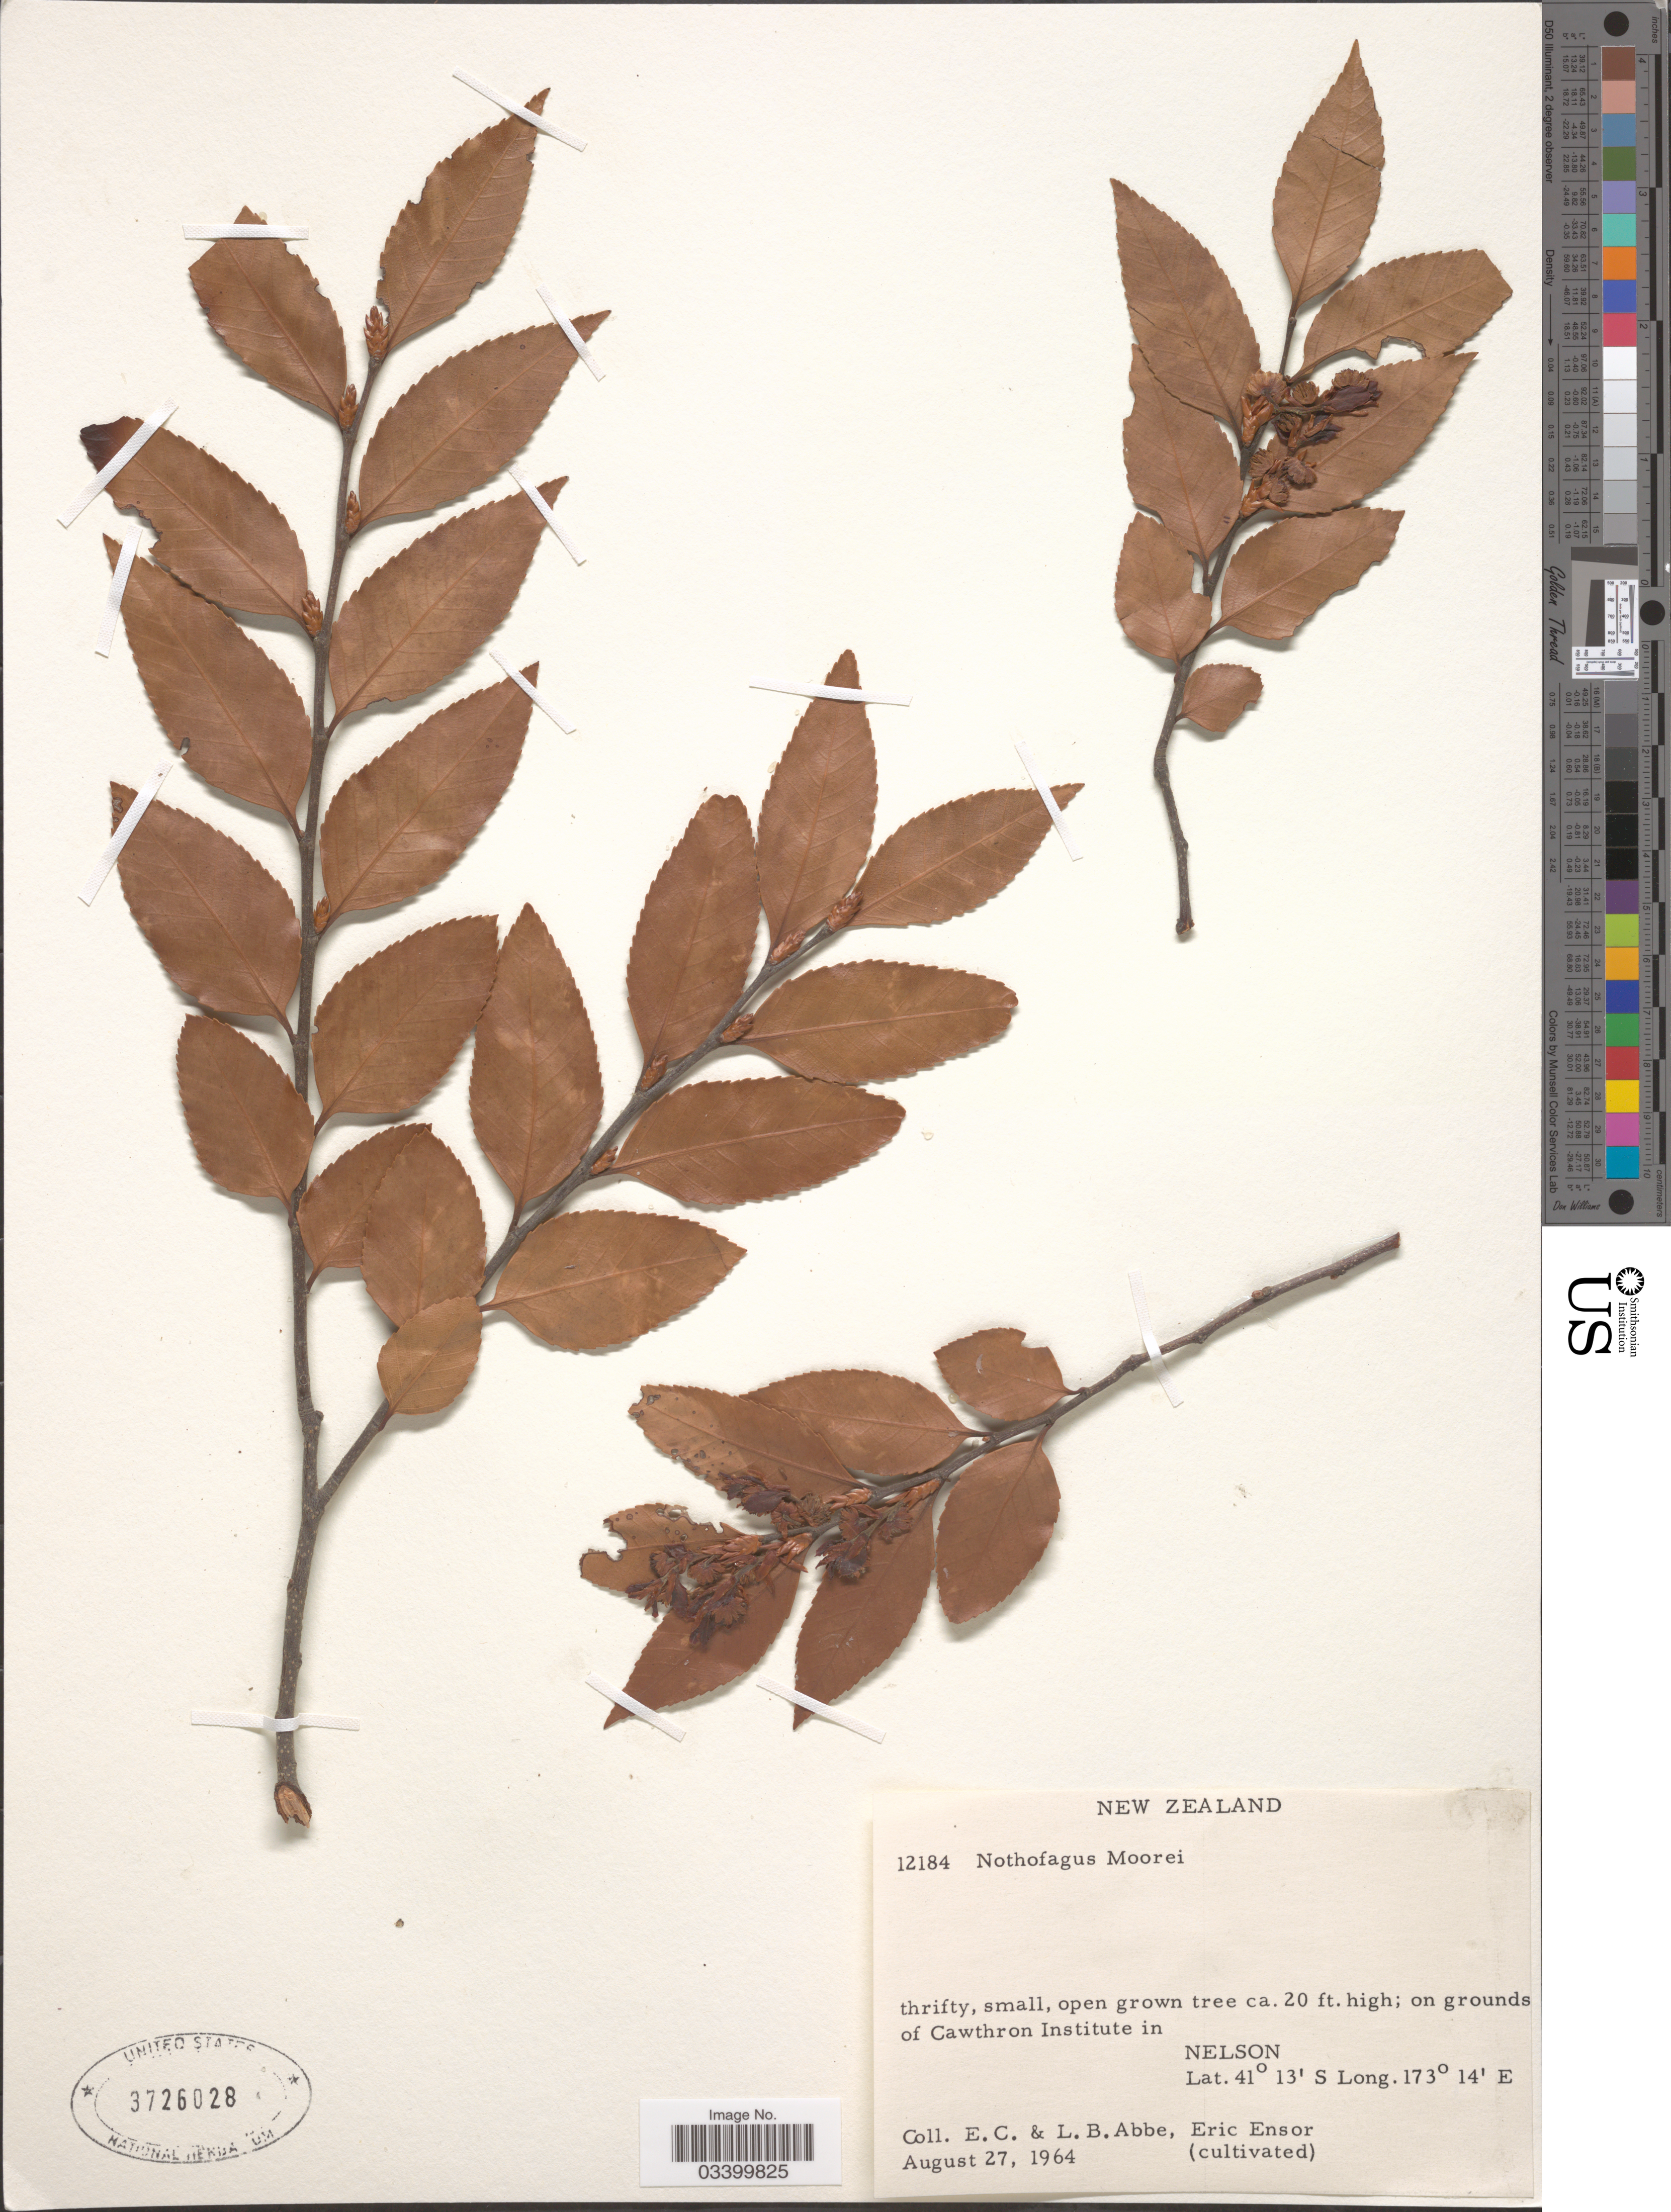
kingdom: Plantae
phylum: Tracheophyta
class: Magnoliopsida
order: Fagales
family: Nothofagaceae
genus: Nothofagus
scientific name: Nothofagus moorei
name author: (F. Muell.) Krasser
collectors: E. C. Abbe, L. B. Abbe & E. Ensor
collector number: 12184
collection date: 1964-08-27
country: New Zealand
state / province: Nelson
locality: On grounds of Cawthron Institute in Nelson.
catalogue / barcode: US 3726028